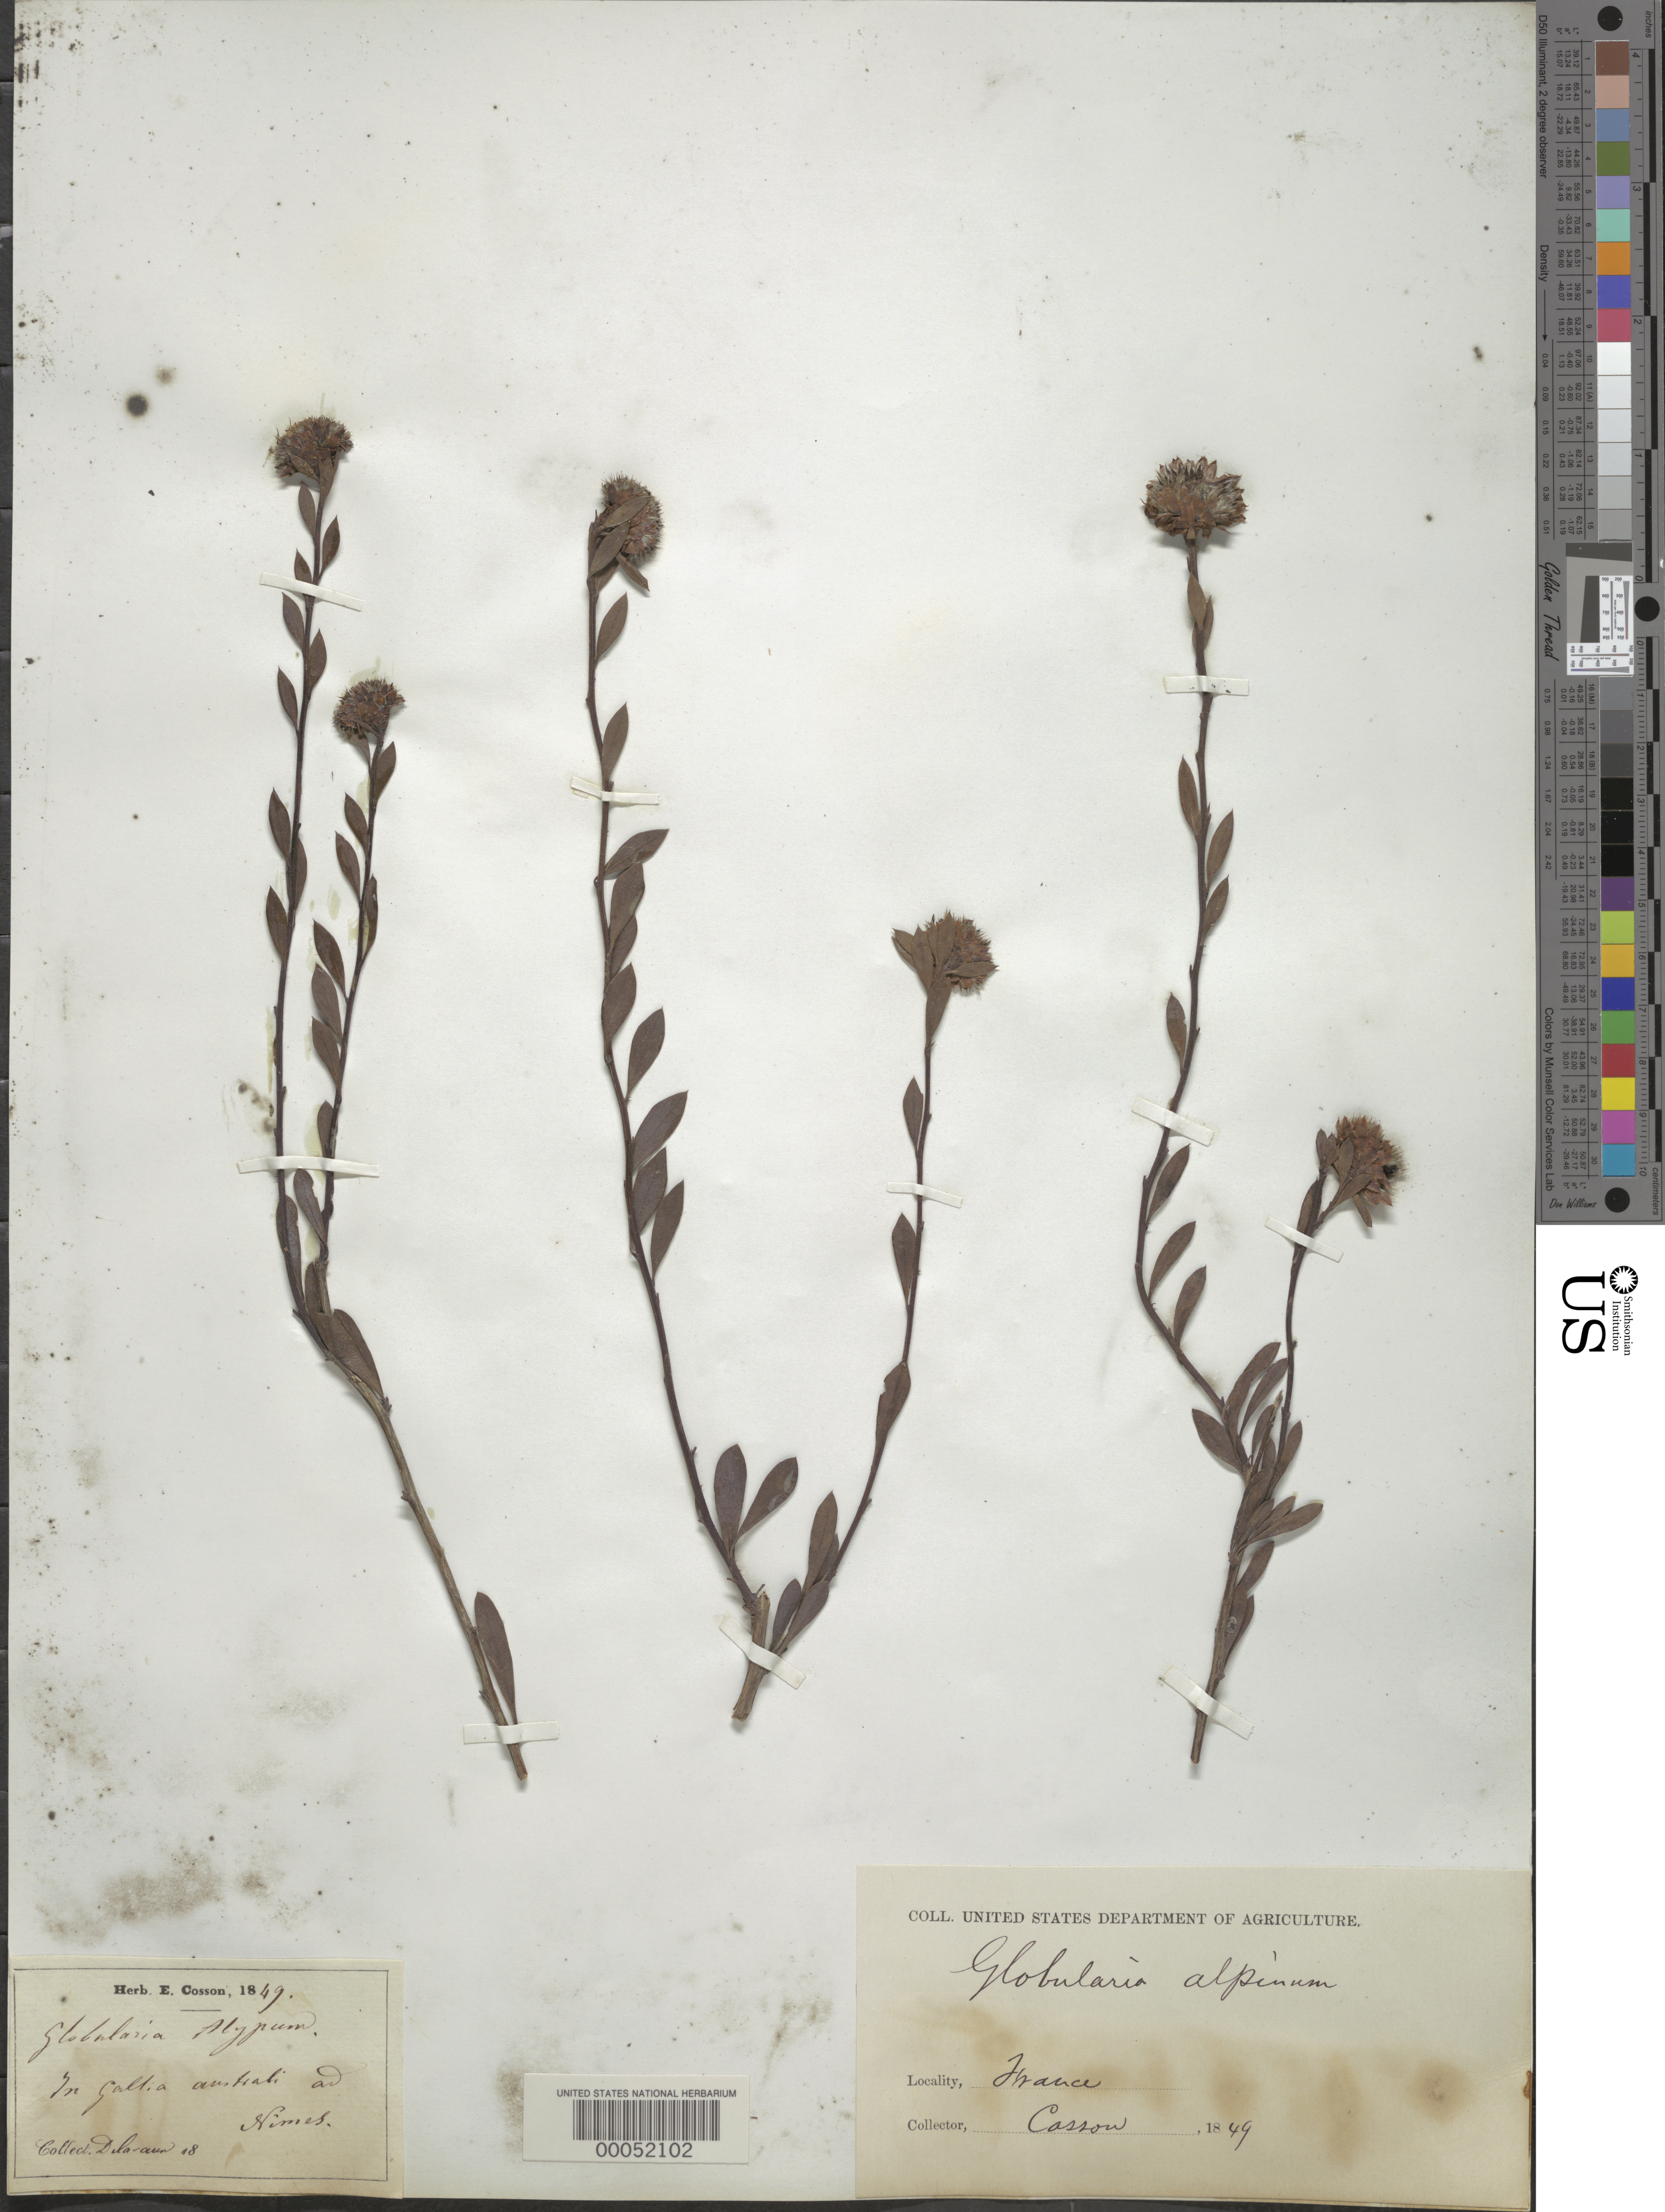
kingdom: Plantae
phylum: Tracheophyta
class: Magnoliopsida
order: Lamiales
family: Plantaginaceae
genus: Globularia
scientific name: Globularia alypum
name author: L.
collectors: E. Cosson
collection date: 1849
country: France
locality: In Galtia australi ad Nimes.